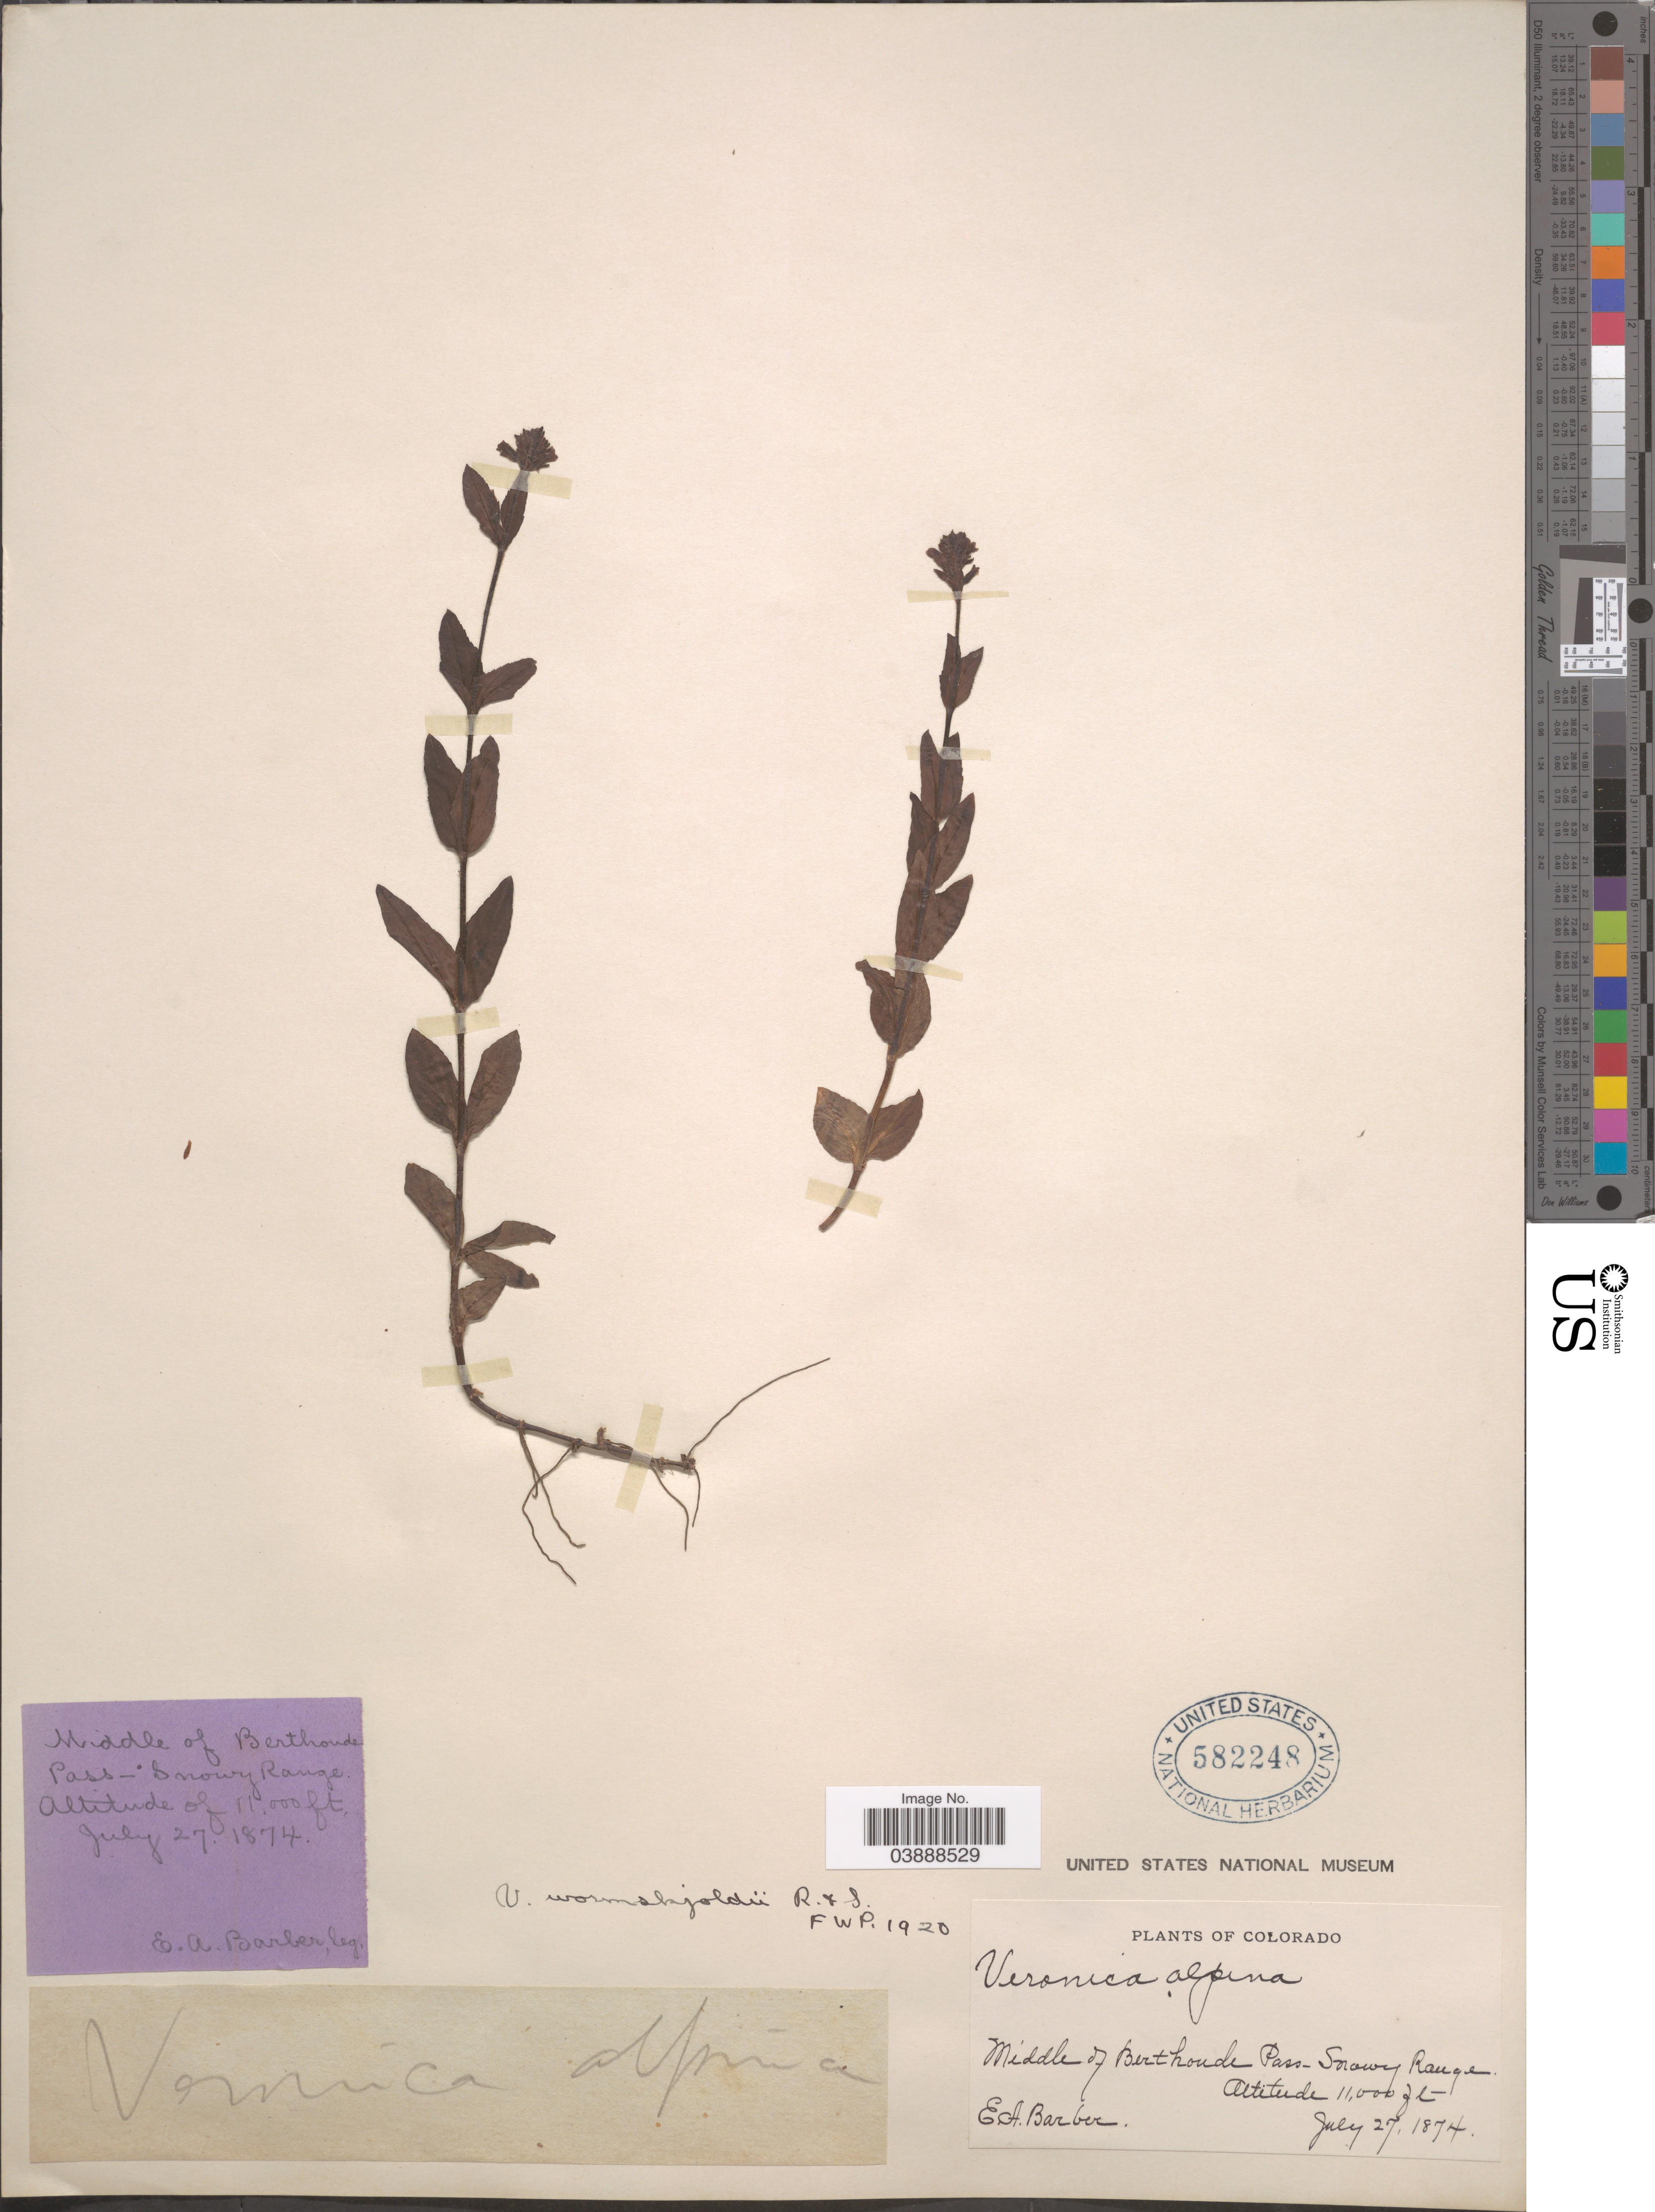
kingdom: Plantae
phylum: Tracheophyta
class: Magnoliopsida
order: Lamiales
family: Plantaginaceae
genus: Veronica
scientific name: Veronica wormskjoldii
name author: Roem. & Schult.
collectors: E. Barber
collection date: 1874-07-27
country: United States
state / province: Colorado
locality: Middle of Berhoude Pass- Snowy Range.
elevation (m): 3353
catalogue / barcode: US 582248